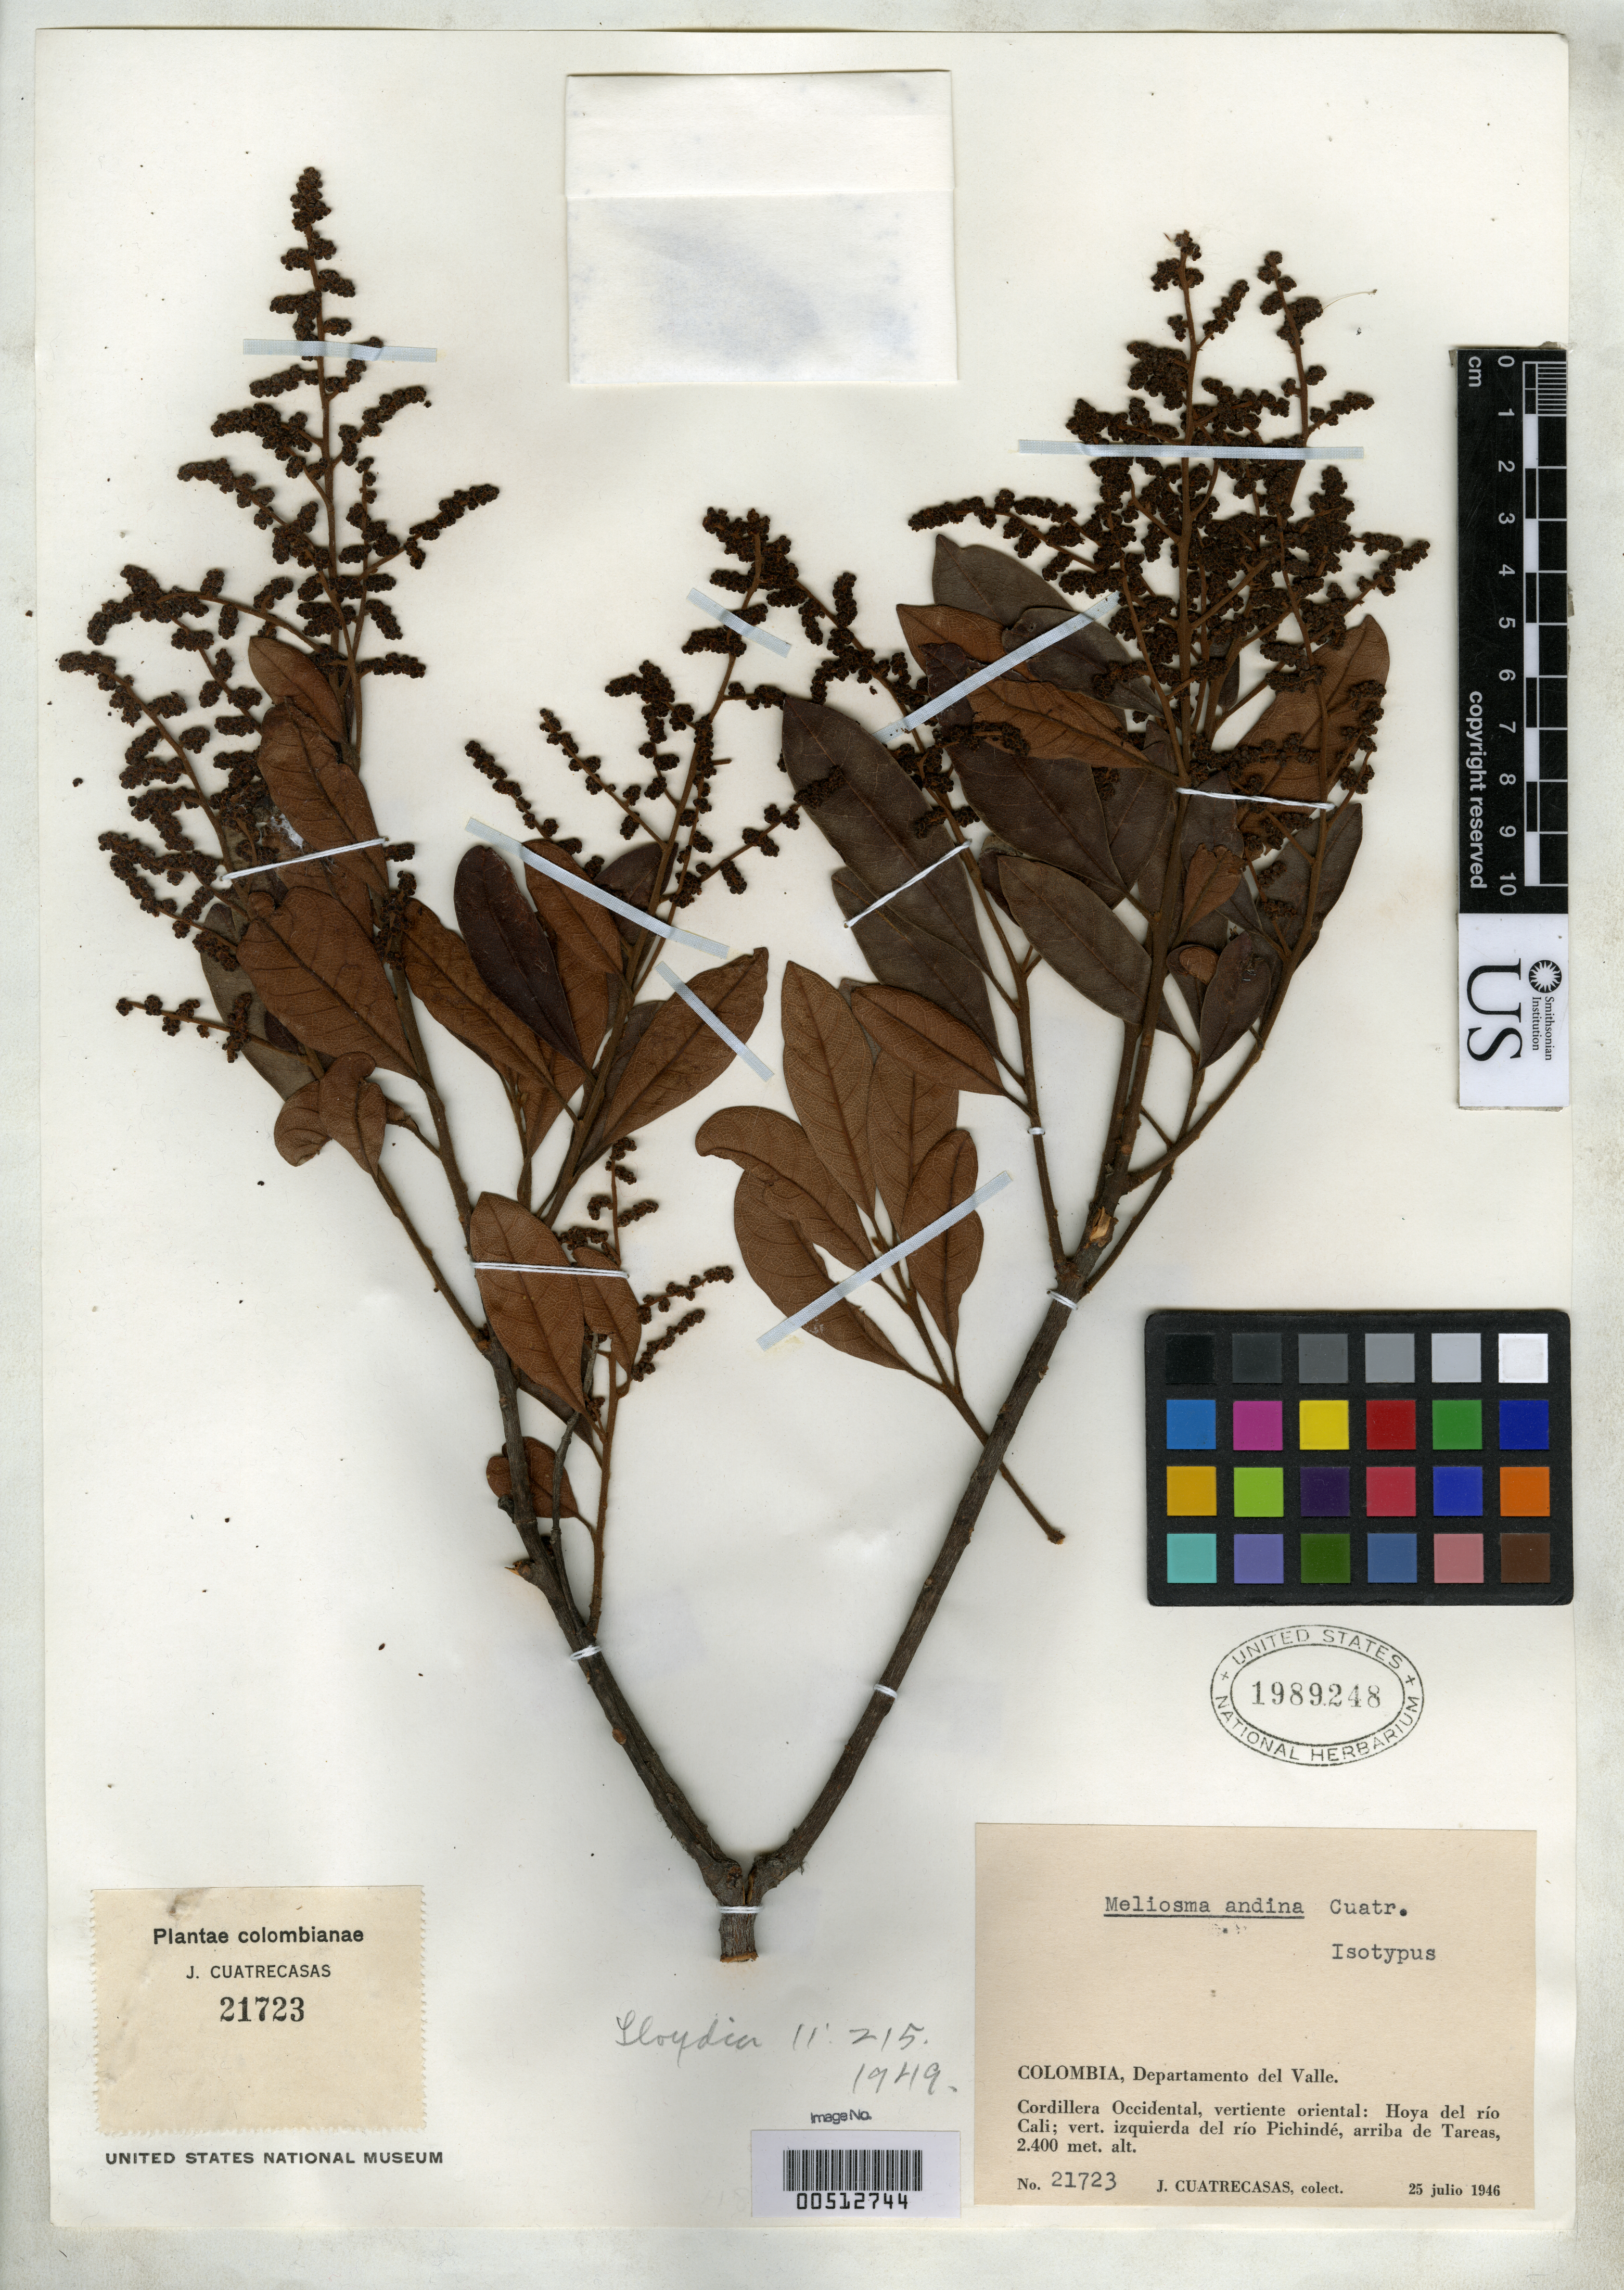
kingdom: Plantae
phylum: Tracheophyta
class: Magnoliopsida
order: Proteales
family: Sabiaceae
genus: Meliosma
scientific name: Meliosma andina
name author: Cuatrec.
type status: Isotype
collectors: J. Cuatrecasas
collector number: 21723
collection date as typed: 25 Jul 1946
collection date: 1946-07-25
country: Colombia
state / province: Valle del Cauca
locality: Cordillera Occidental, Vertiente Oriental, Hoya del Rio Cali, Vertiente Izquierda del Rio Pichinde, Arriba de Taracas.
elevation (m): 2400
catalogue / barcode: US 1989248